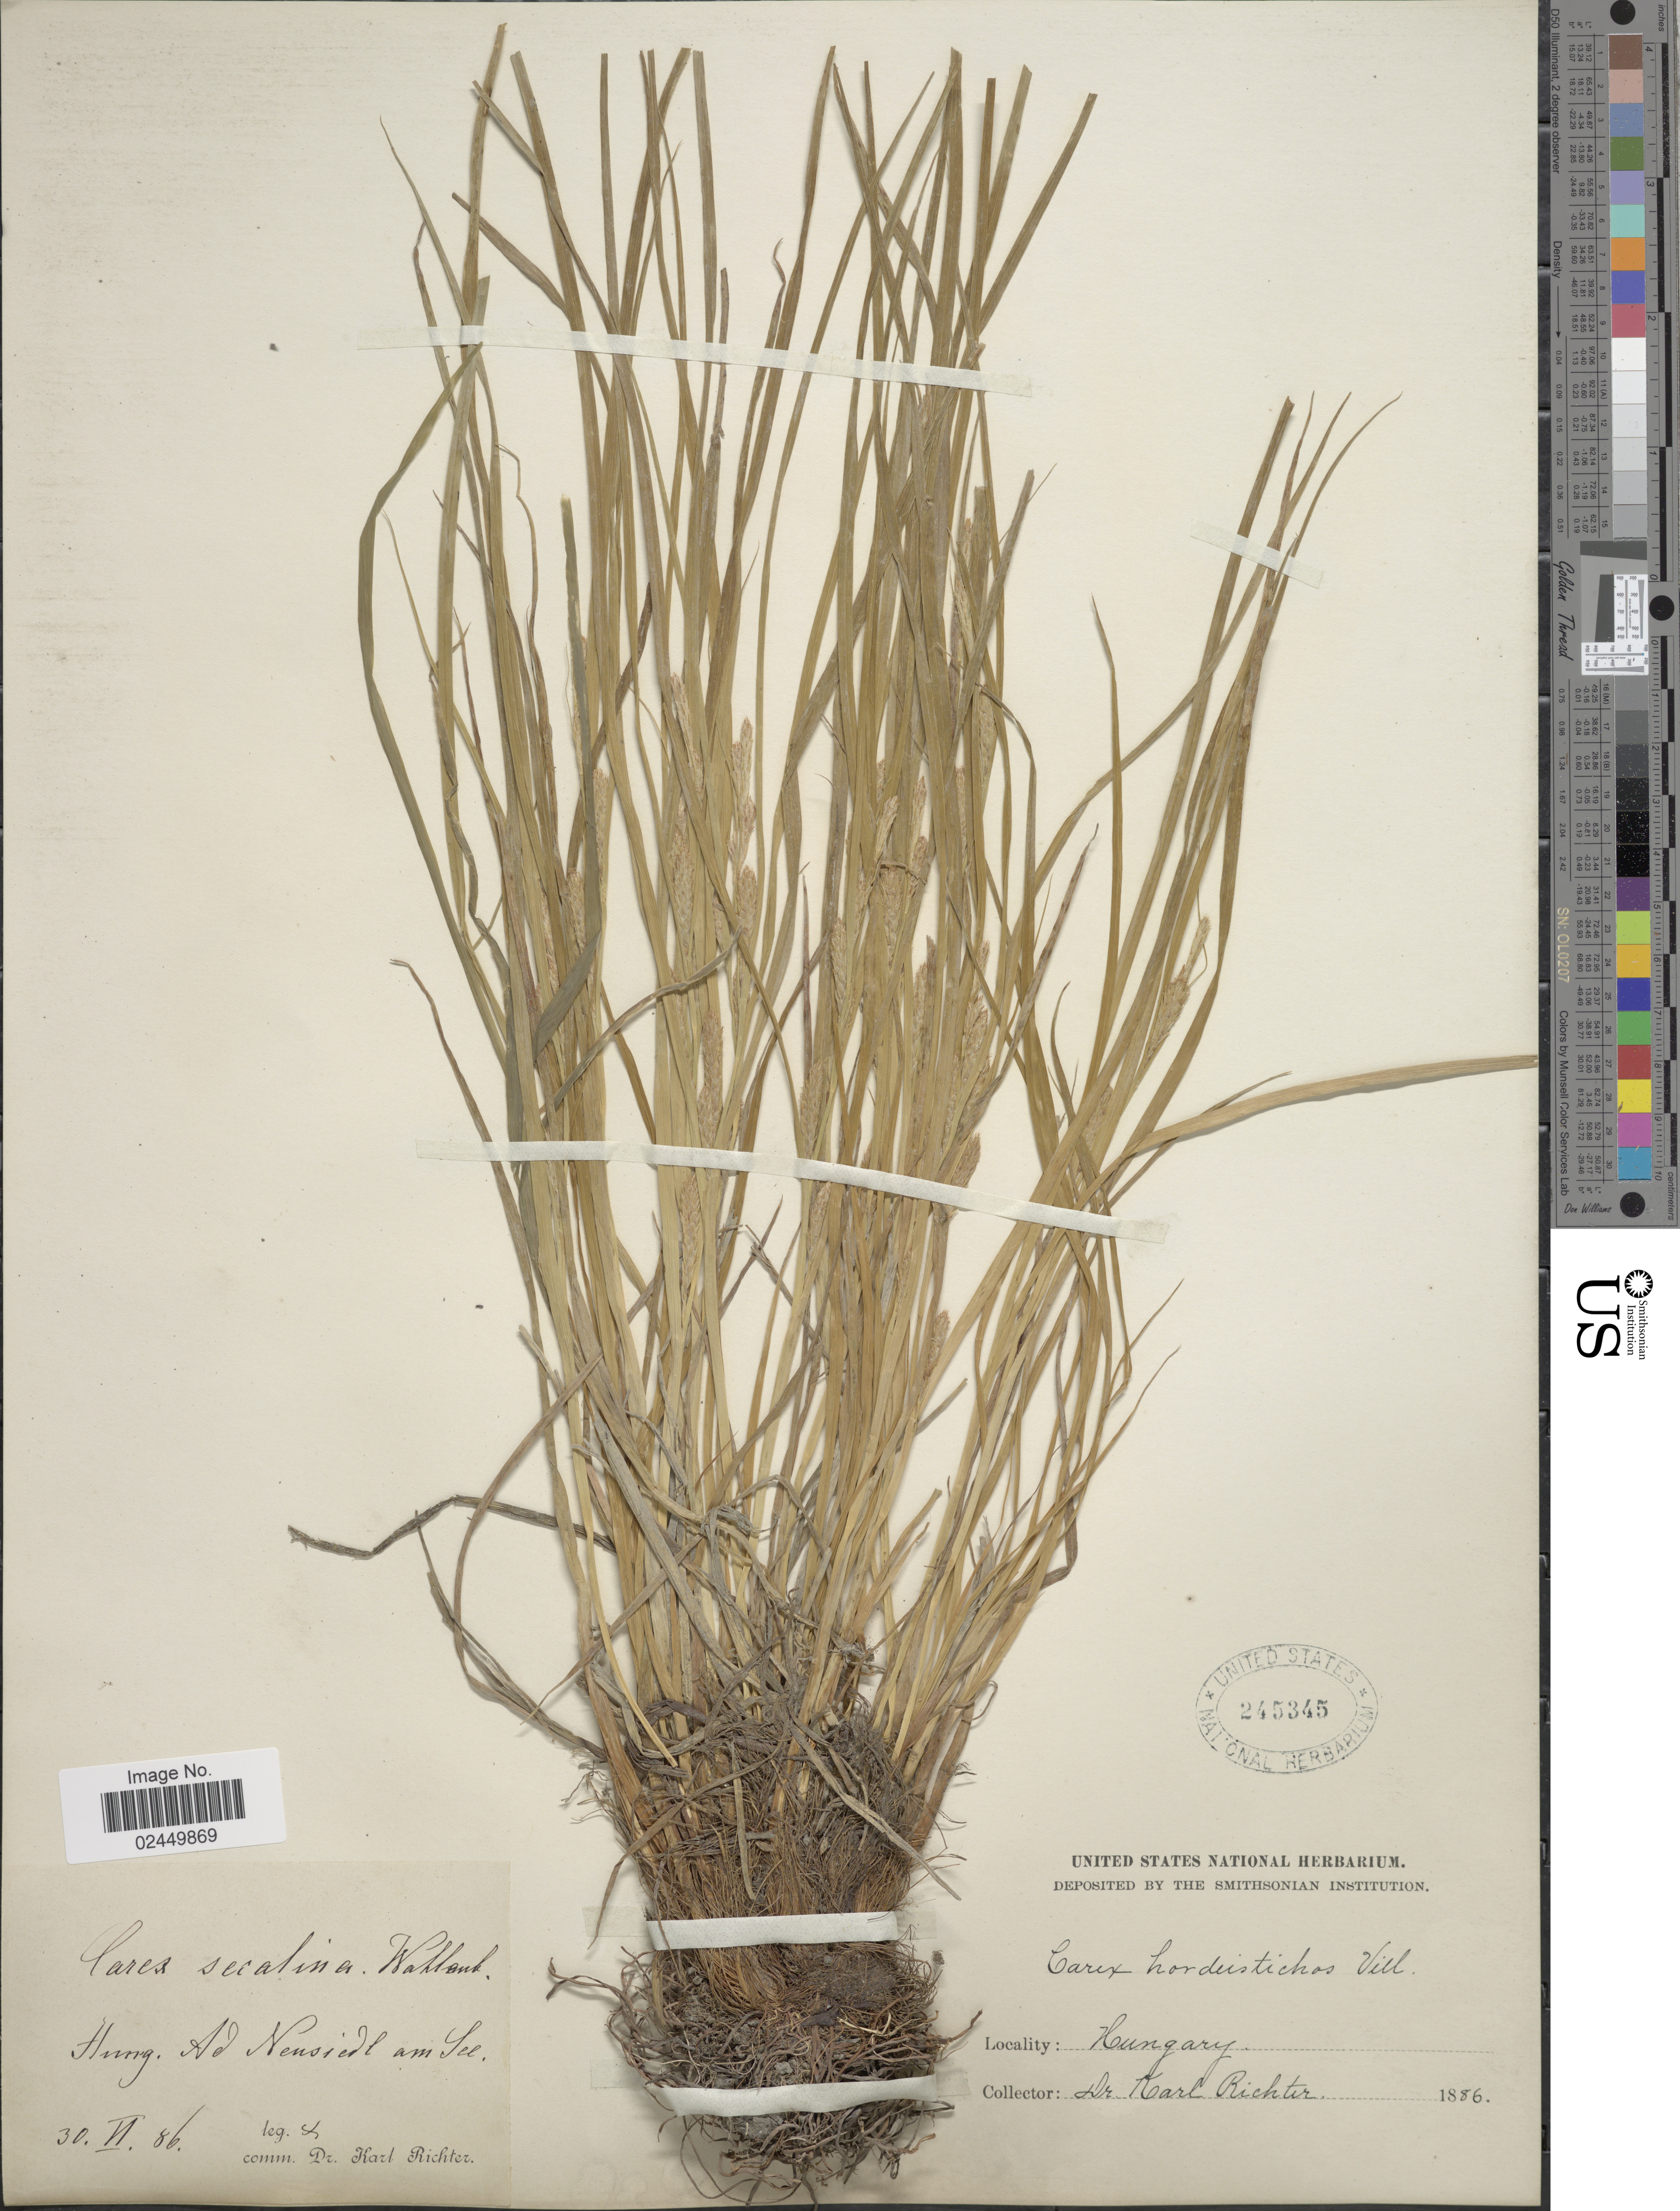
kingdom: Plantae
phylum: Tracheophyta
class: Liliopsida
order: Poales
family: Cyperaceae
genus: Carex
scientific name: Carex hordeistichos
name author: Vill.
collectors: K. Richter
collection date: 1886-06-30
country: Hungary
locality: Hung. Ad Neusiedl am See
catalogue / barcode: US 245345